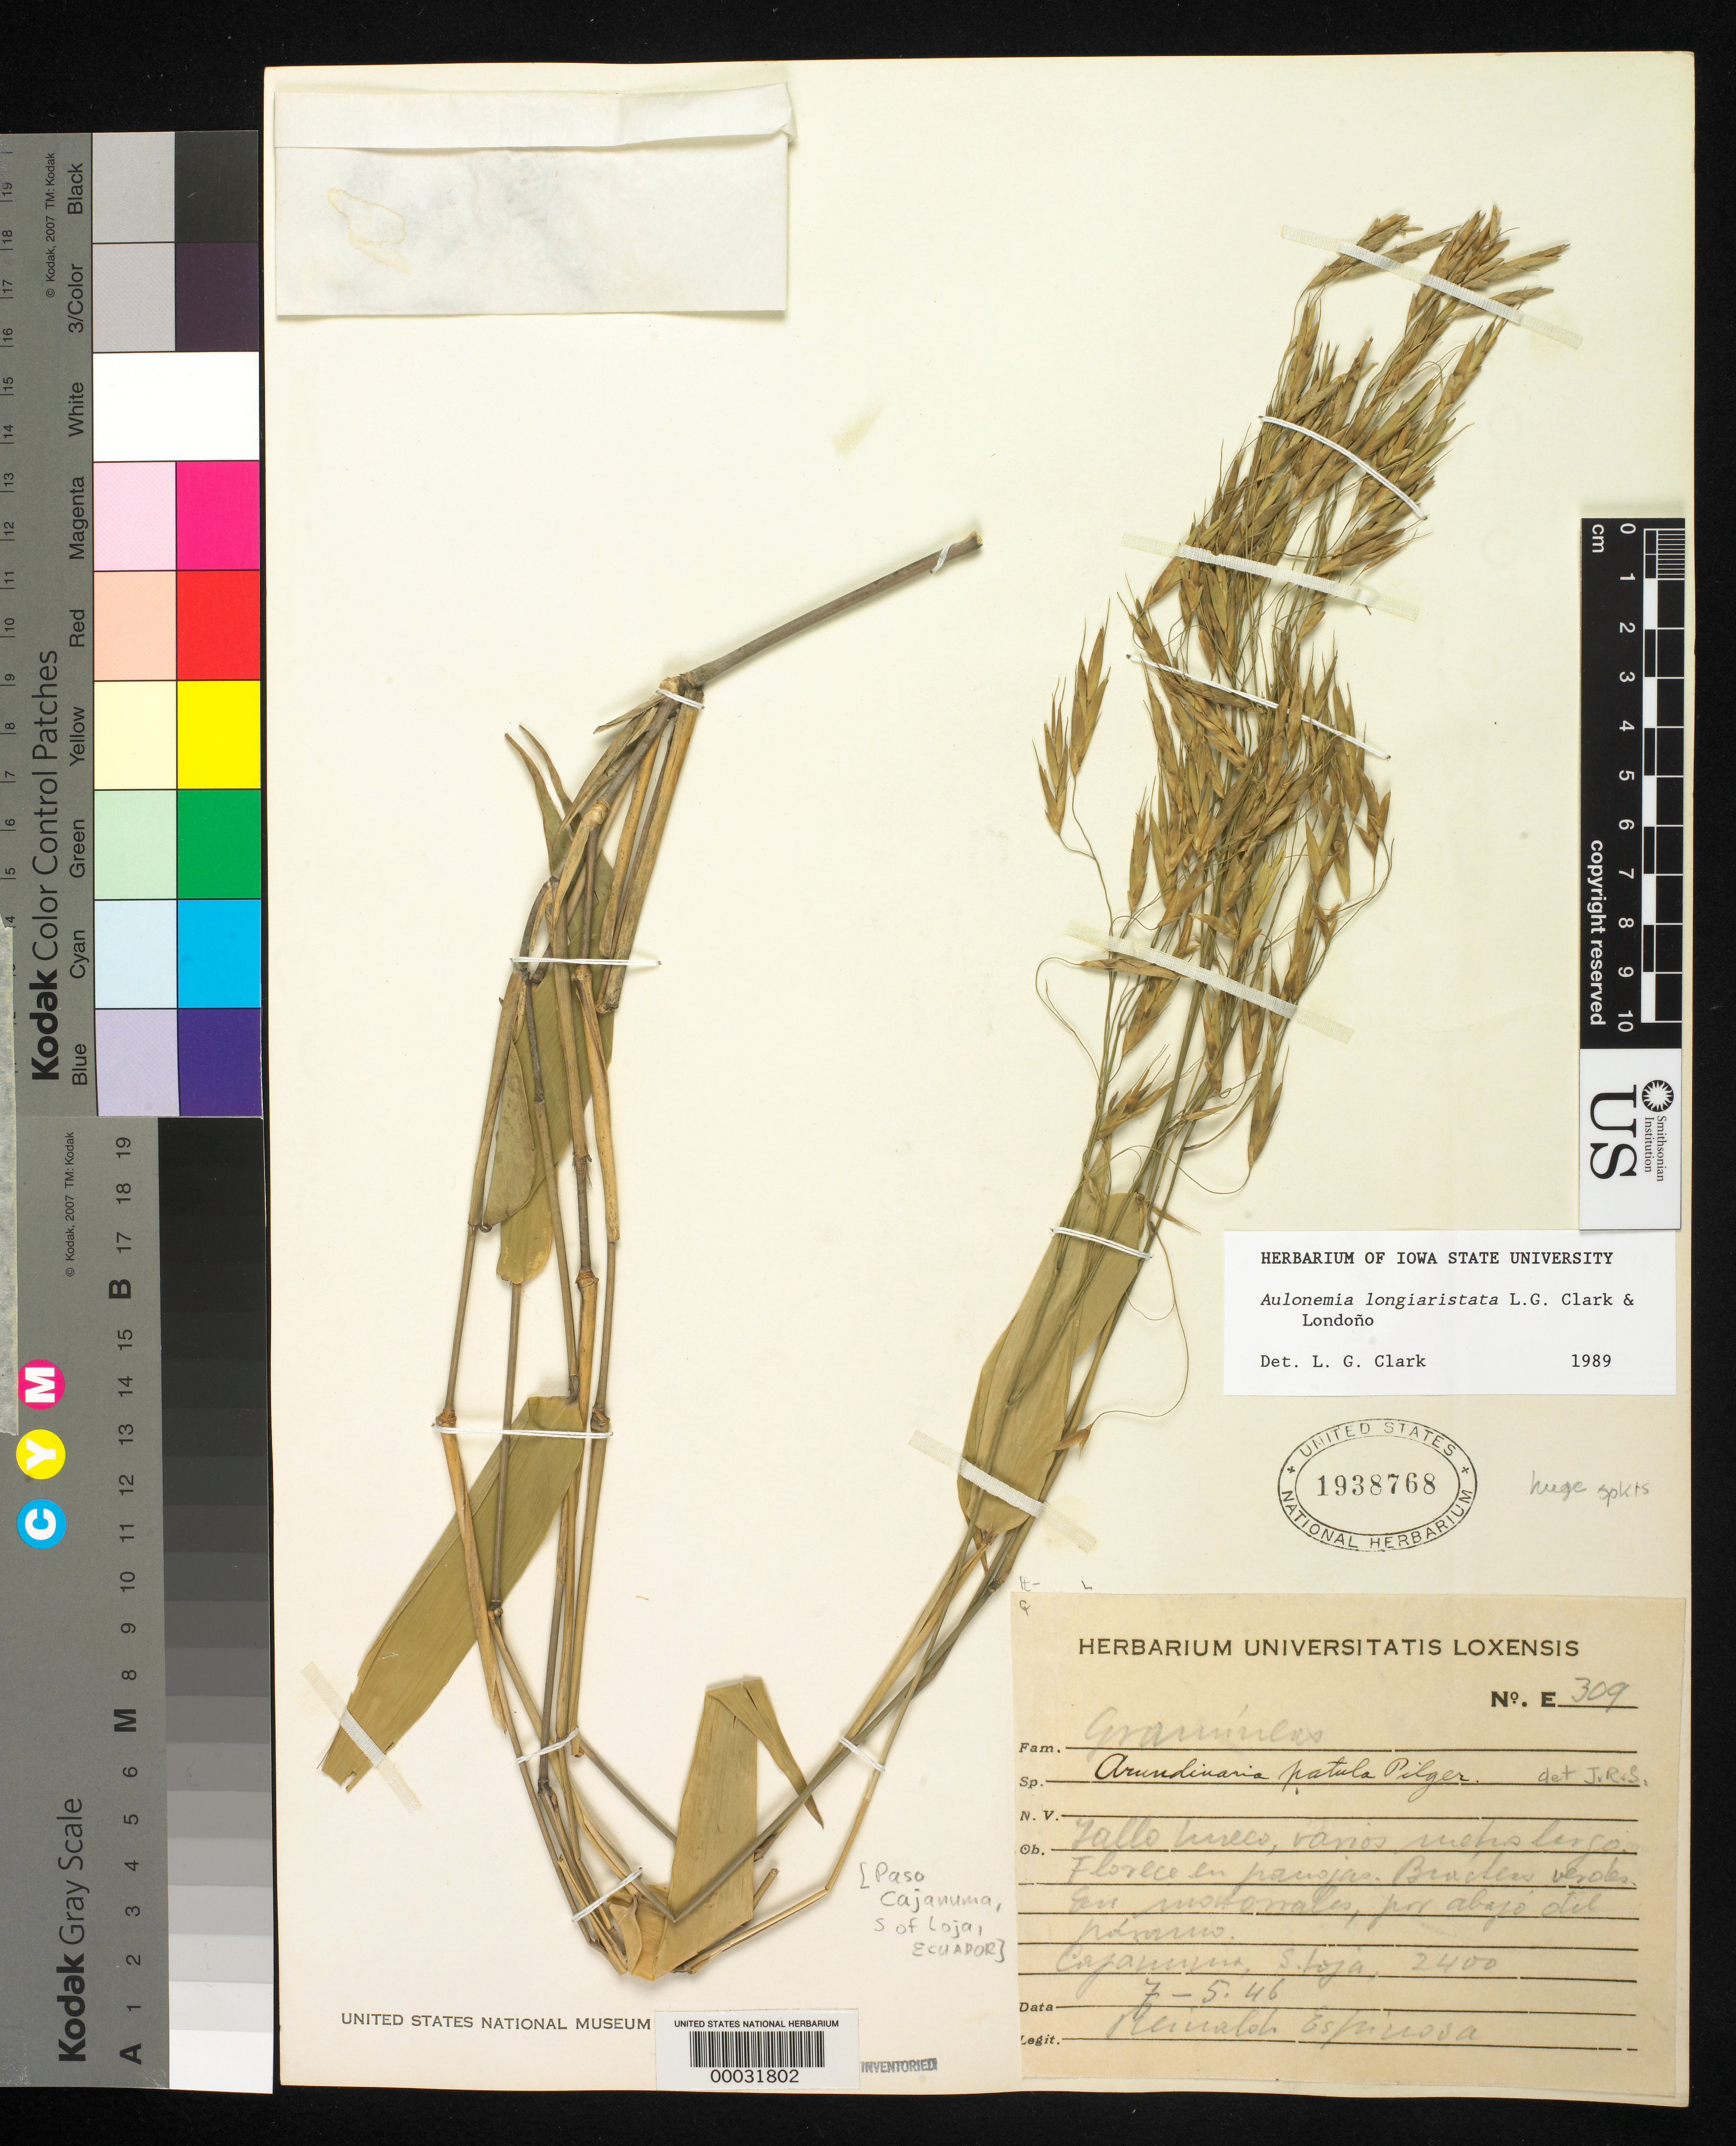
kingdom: Plantae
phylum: Tracheophyta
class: Liliopsida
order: Poales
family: Poaceae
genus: Aulonemia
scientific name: Aulonemia longiaristata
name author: L.G. Clark & Londoño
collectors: R. Espinosa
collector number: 309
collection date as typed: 07 May 1946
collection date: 1946-05-07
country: Ecuador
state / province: Loja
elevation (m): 2400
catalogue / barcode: US 1938768